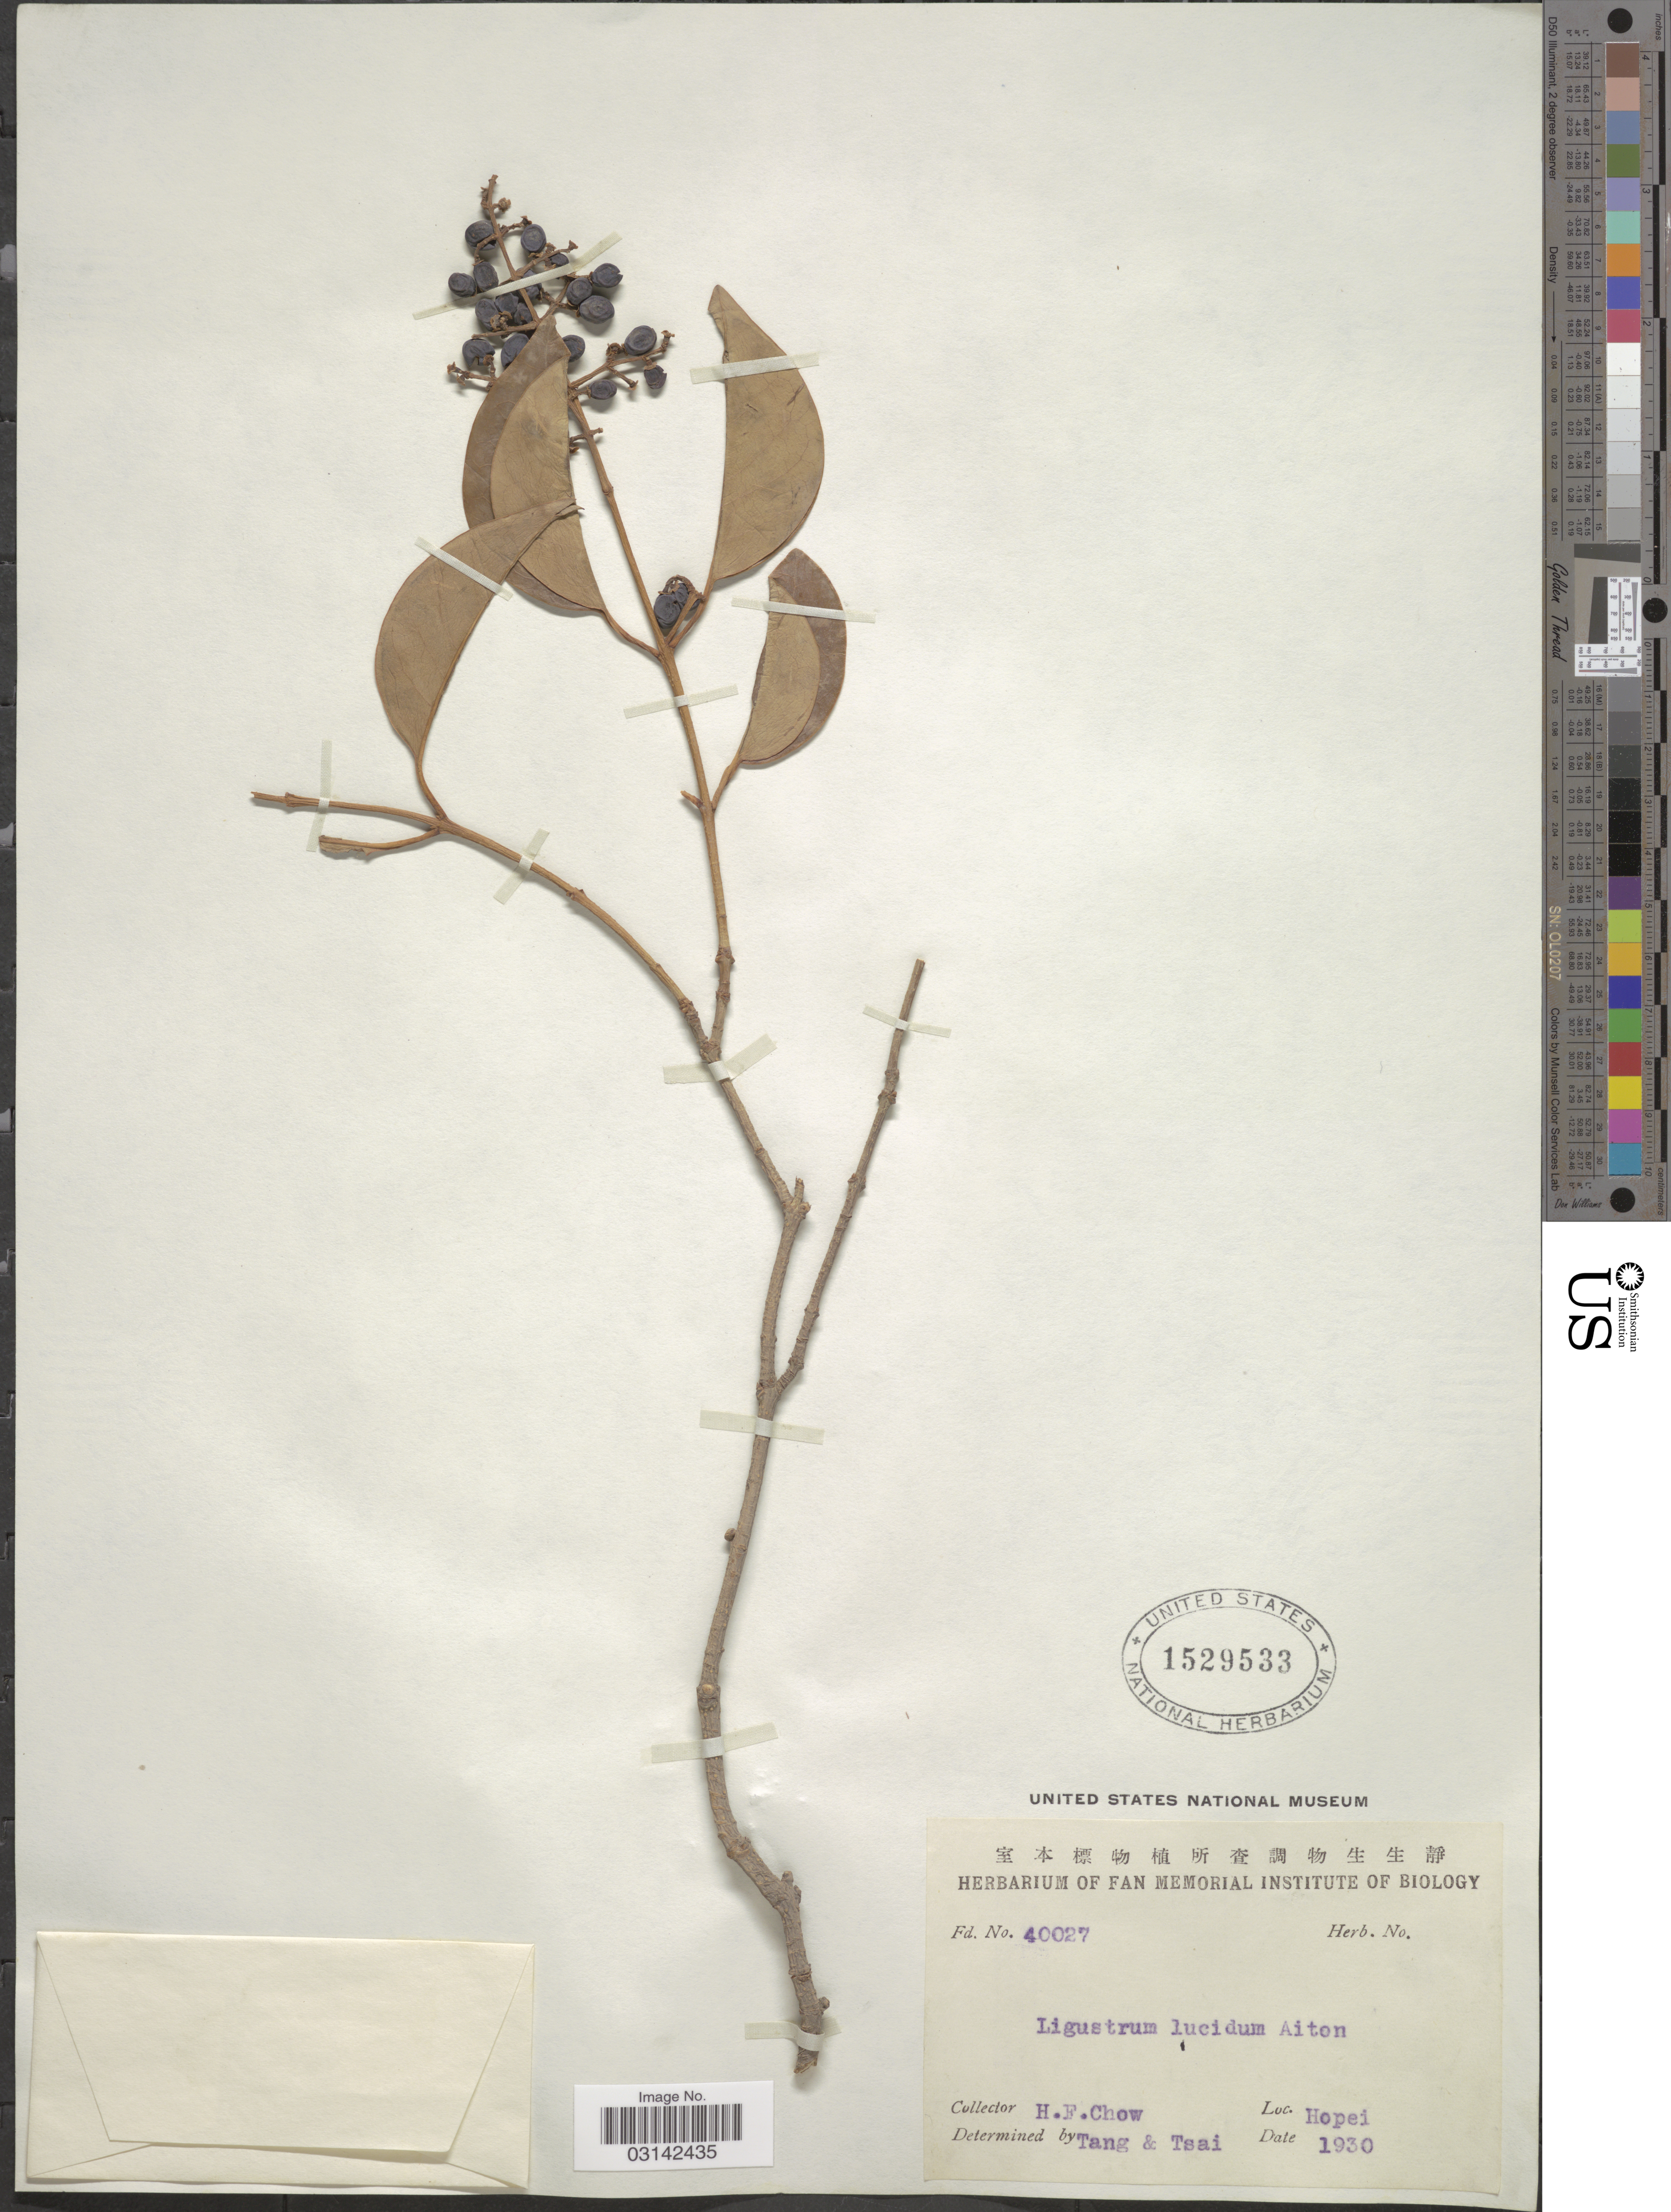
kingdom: Plantae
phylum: Tracheophyta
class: Magnoliopsida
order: Lamiales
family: Oleaceae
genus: Ligustrum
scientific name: Ligustrum lucidum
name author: W.T. Aiton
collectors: H. Chow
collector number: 40027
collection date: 1930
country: China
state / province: Hebei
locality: Hopei.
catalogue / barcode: US 1529533